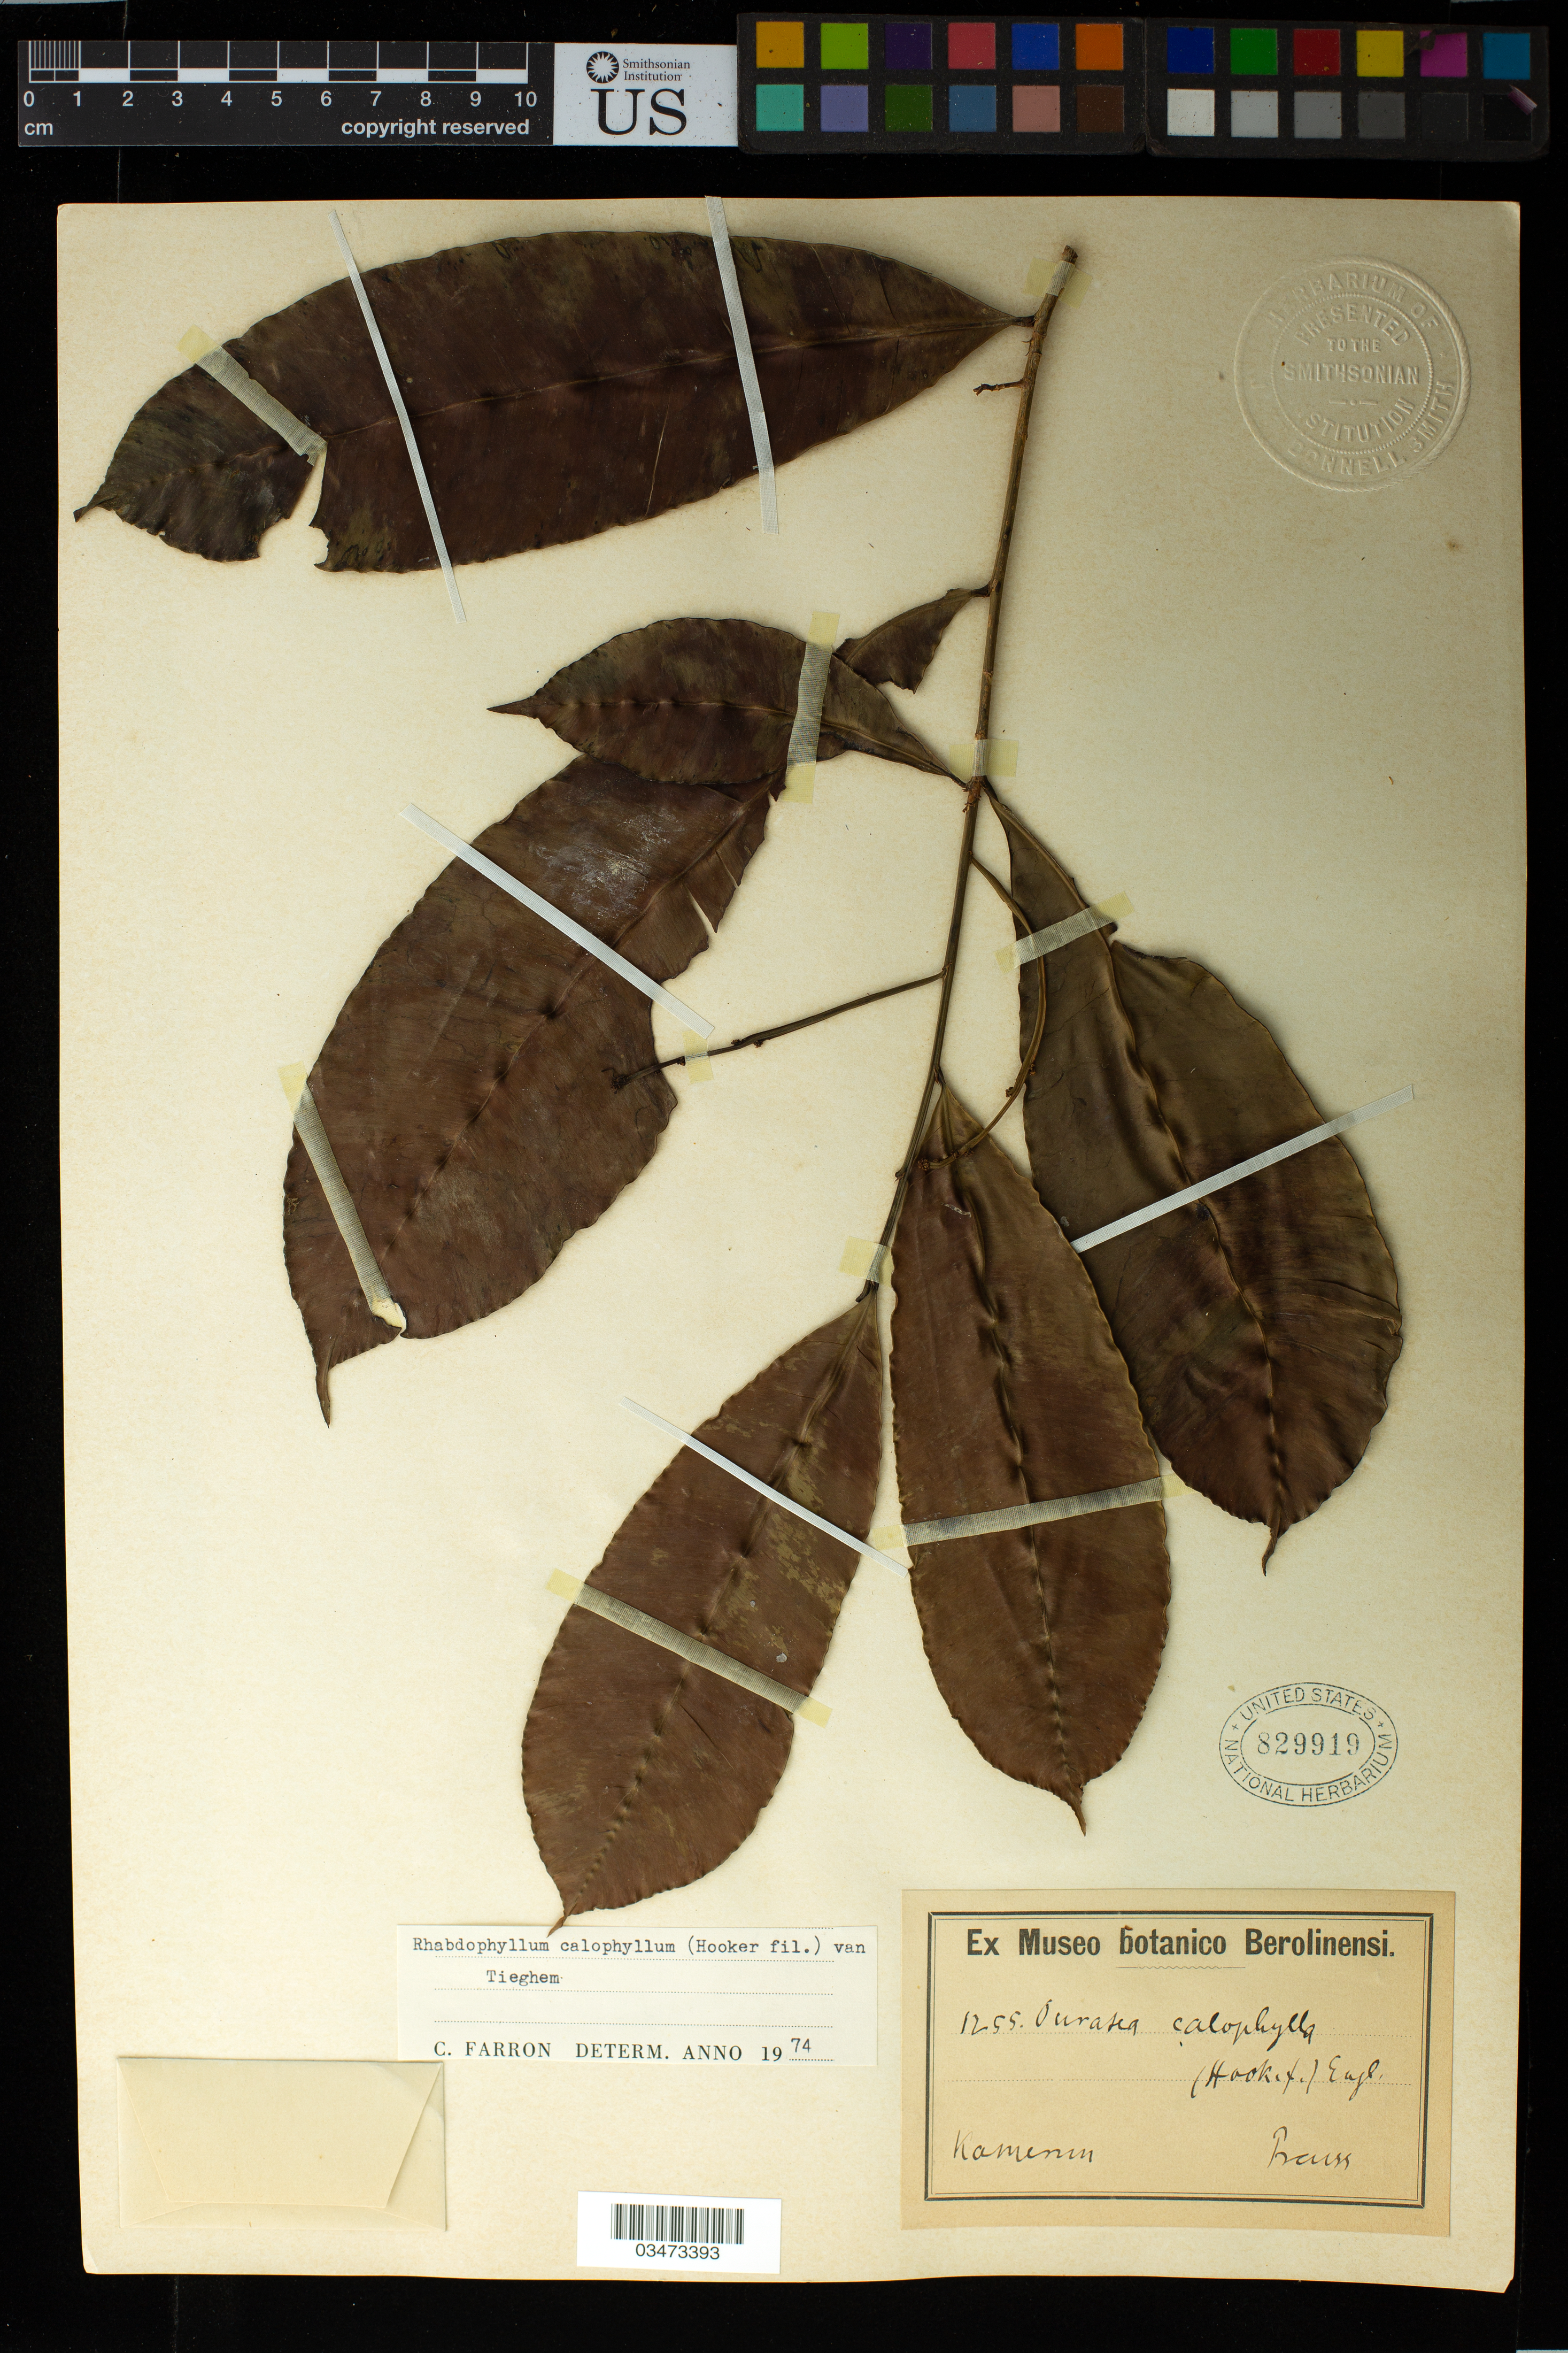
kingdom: Plantae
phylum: Tracheophyta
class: Magnoliopsida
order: Malpighiales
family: Ochnaceae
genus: Rhabdophyllum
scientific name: Rhabdophyllum calophyllum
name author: (Hook. f.) Tiegh.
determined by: Farron, Claude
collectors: C. Preuss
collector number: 1255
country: Cameroon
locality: Kamerun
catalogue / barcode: US 829919